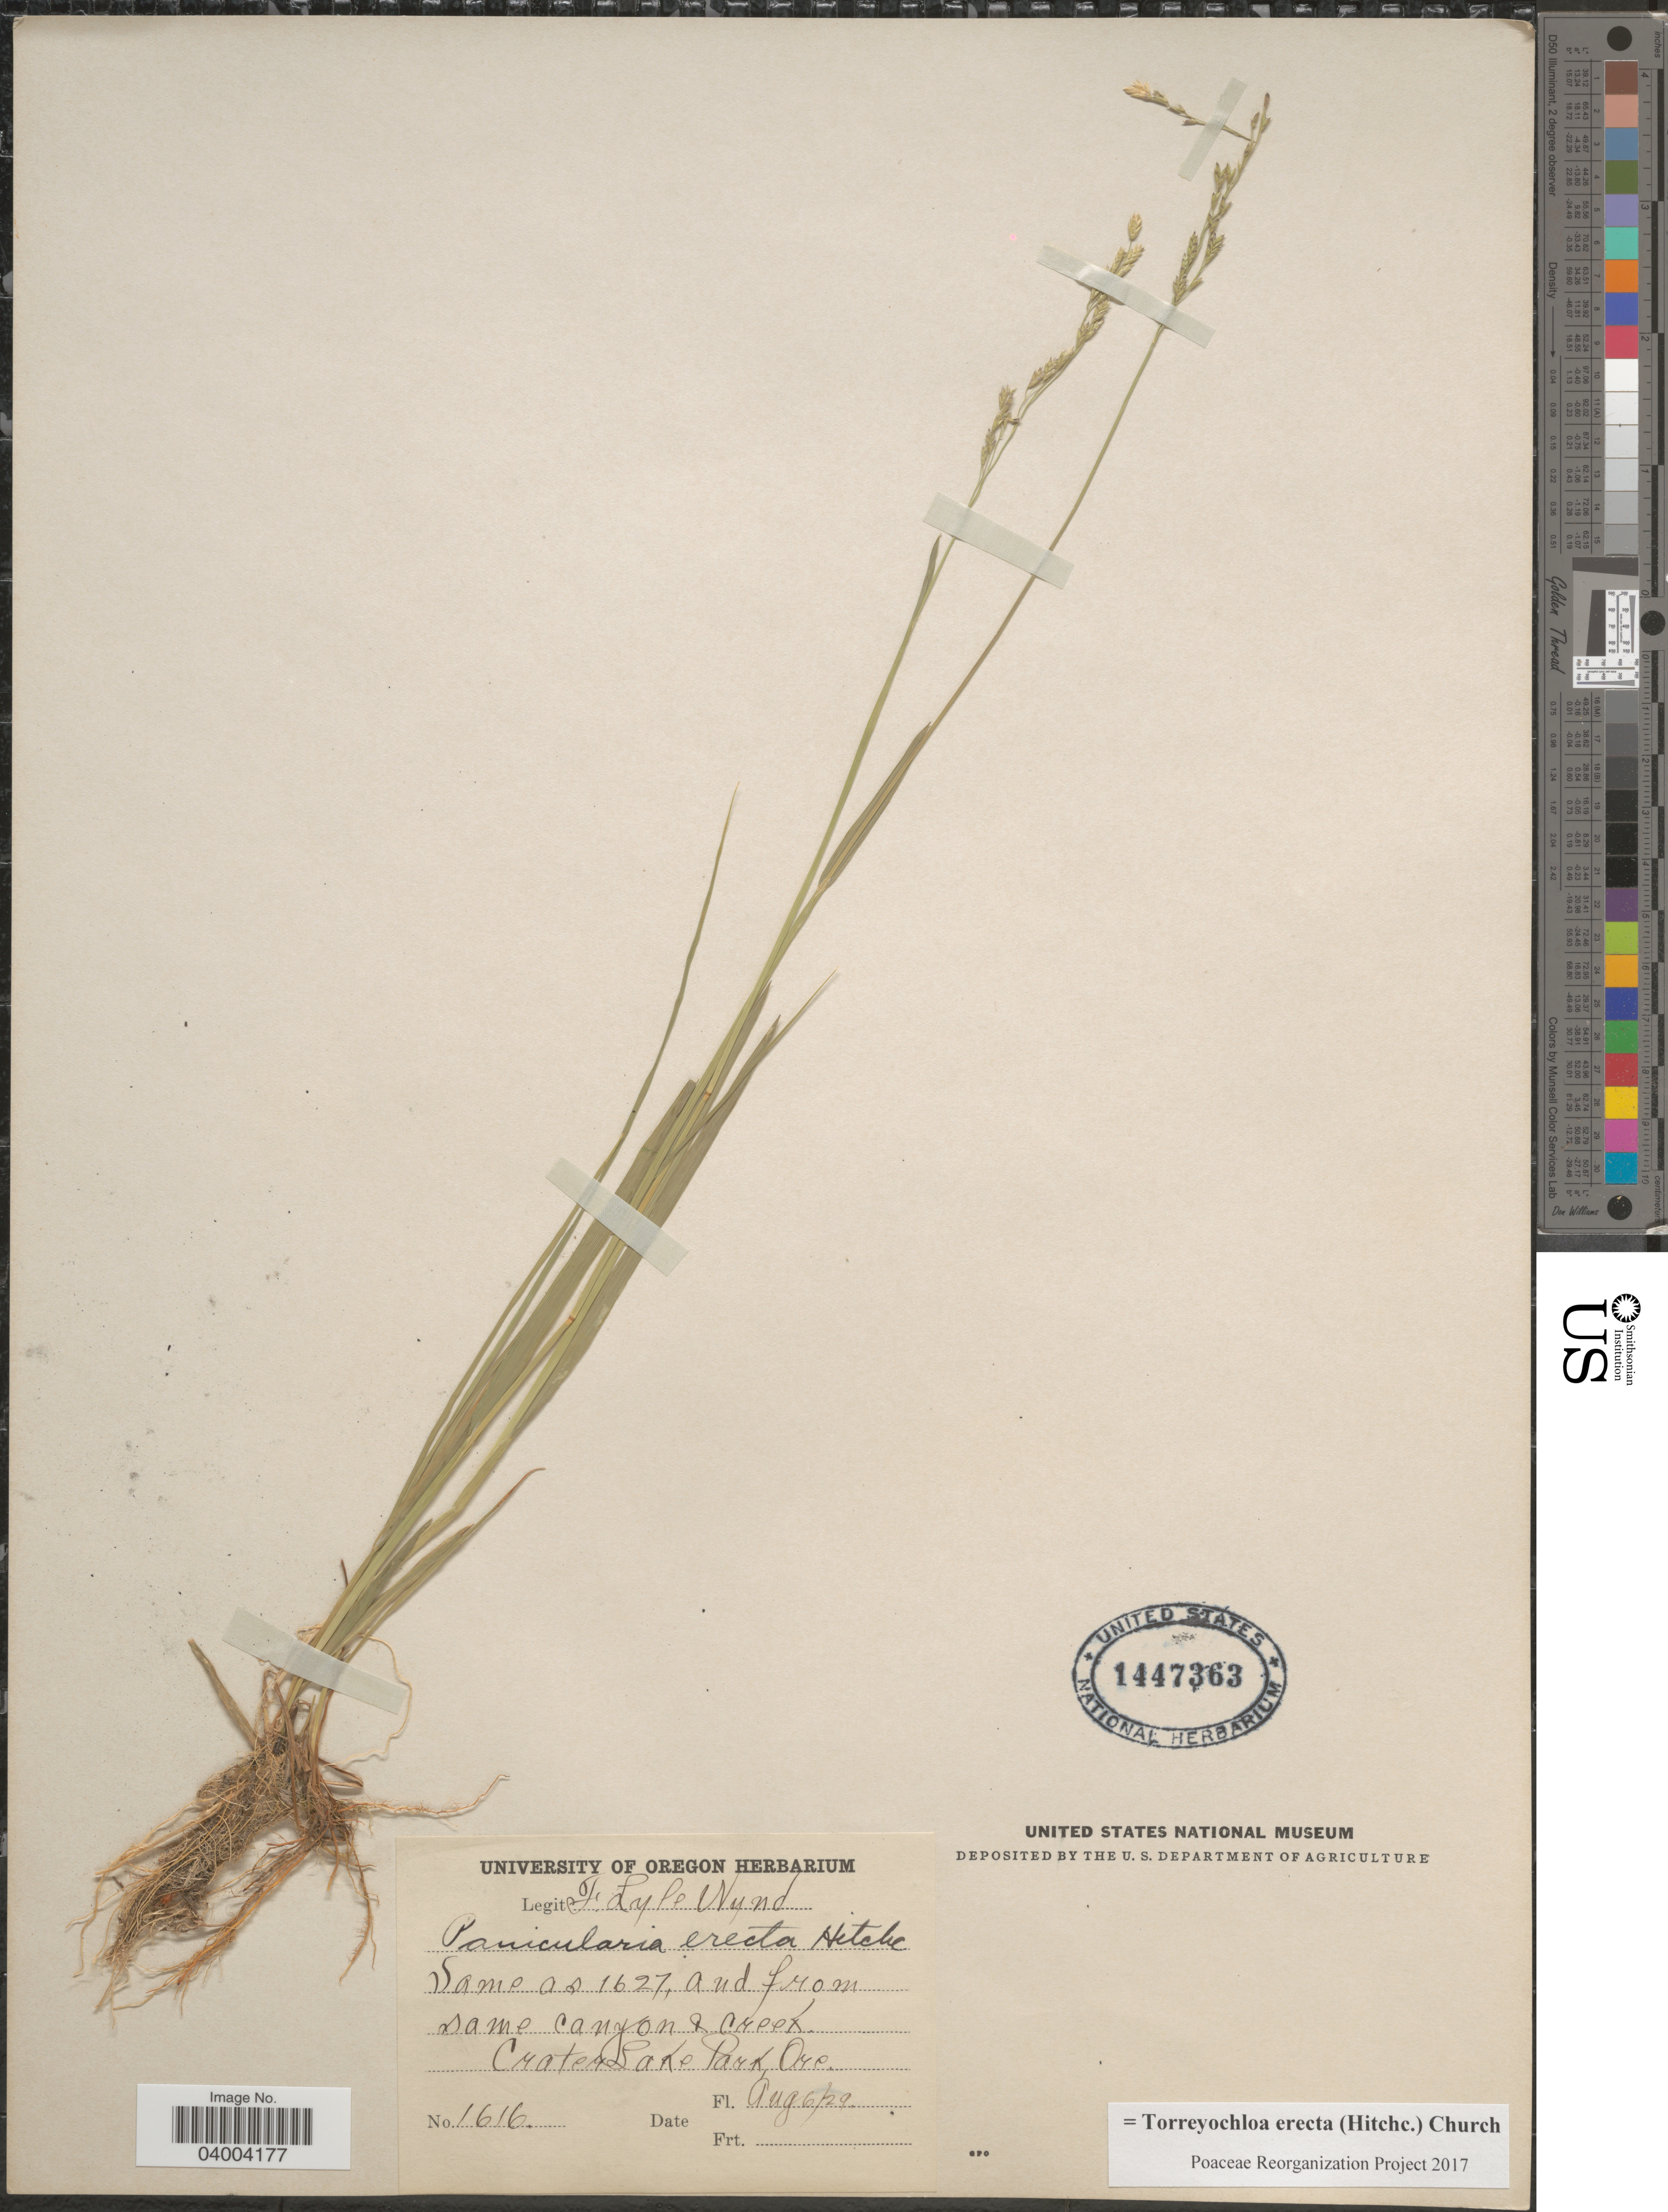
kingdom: Plantae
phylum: Tracheophyta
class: Liliopsida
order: Poales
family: Poaceae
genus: Torreyochloa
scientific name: Torreyochloa erecta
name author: (Hitchc.) G.L. Church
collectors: F. L. Wynd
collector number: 1616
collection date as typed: Transcribed d/m/y: 6/8/29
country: United States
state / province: Oregon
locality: Same as 1627, and from same Canyon & Creek. Crater Lake Park.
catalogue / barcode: US 1447363